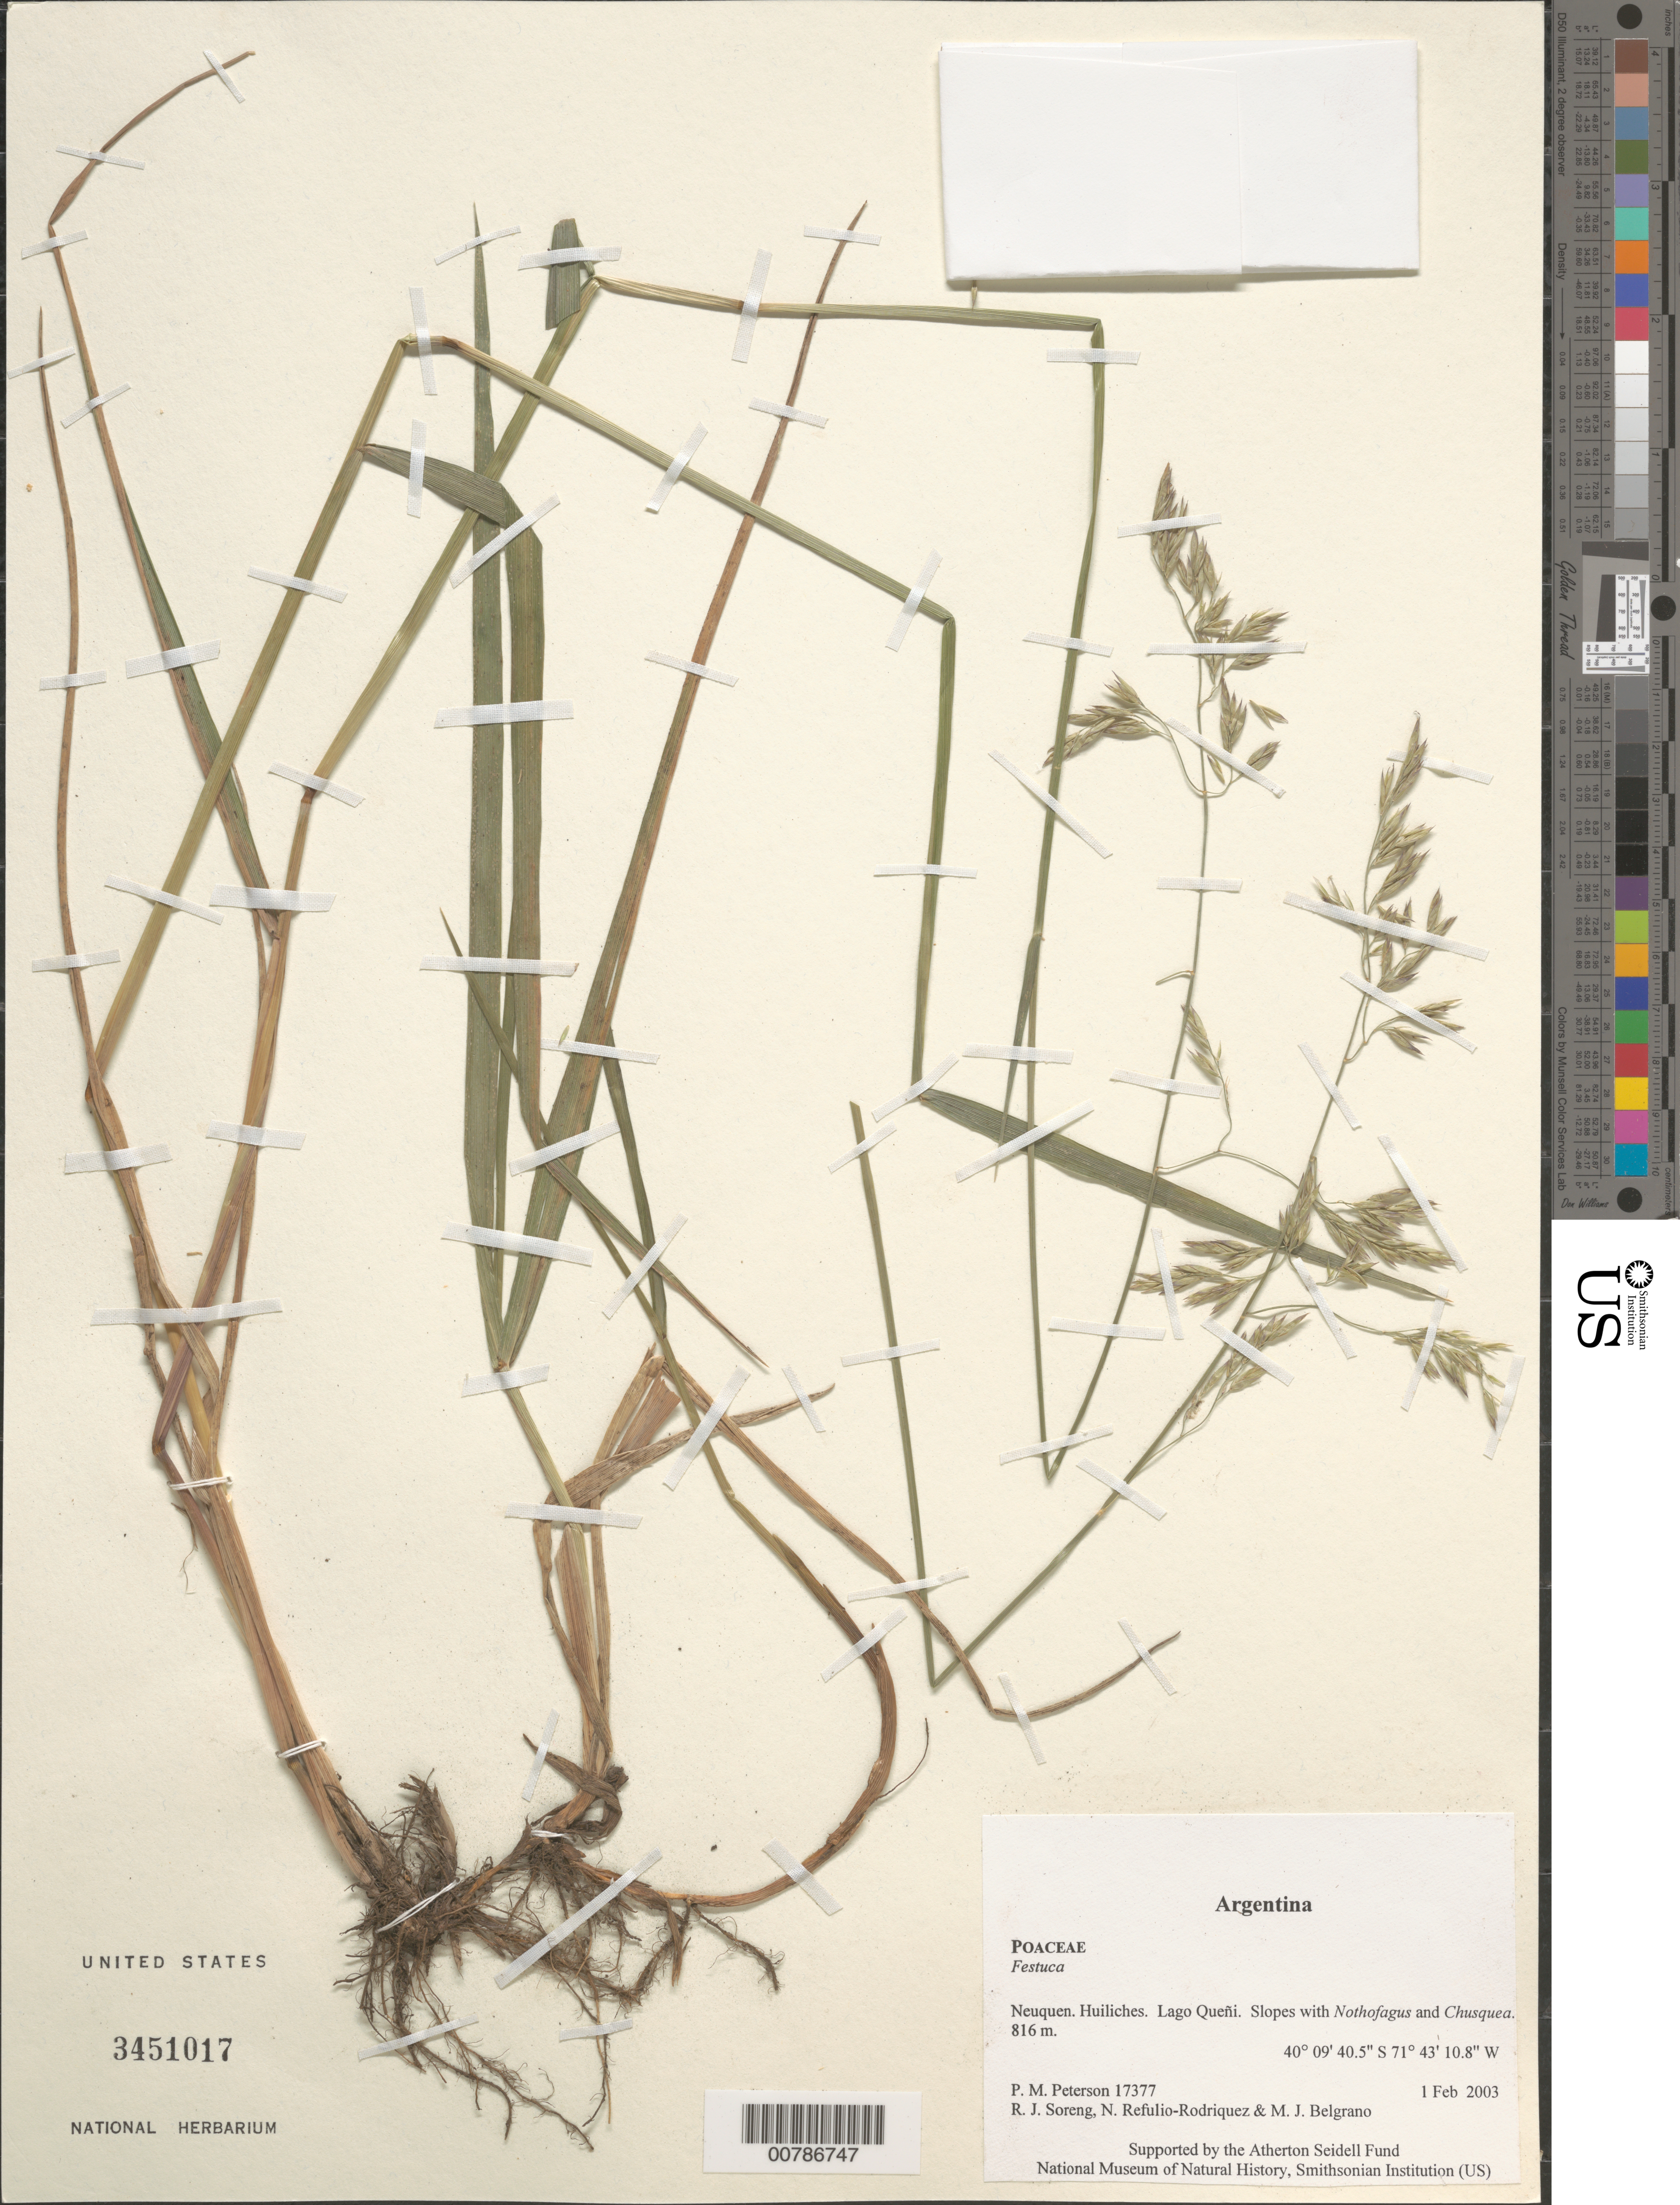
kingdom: Plantae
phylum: Tracheophyta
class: Liliopsida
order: Poales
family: Poaceae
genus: Festuca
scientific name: Festuca sp.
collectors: P. M. Peterson, R. J. Soreng, N. Refulio-Rodríguez & M. Belgrano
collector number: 17377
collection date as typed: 01 Feb 2003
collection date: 2003-02-01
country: Argentina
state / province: Neuquen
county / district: Huiliches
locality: Lago Queñi. Slopes with Nothofagus and Chusquea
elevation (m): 816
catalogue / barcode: US 3451017